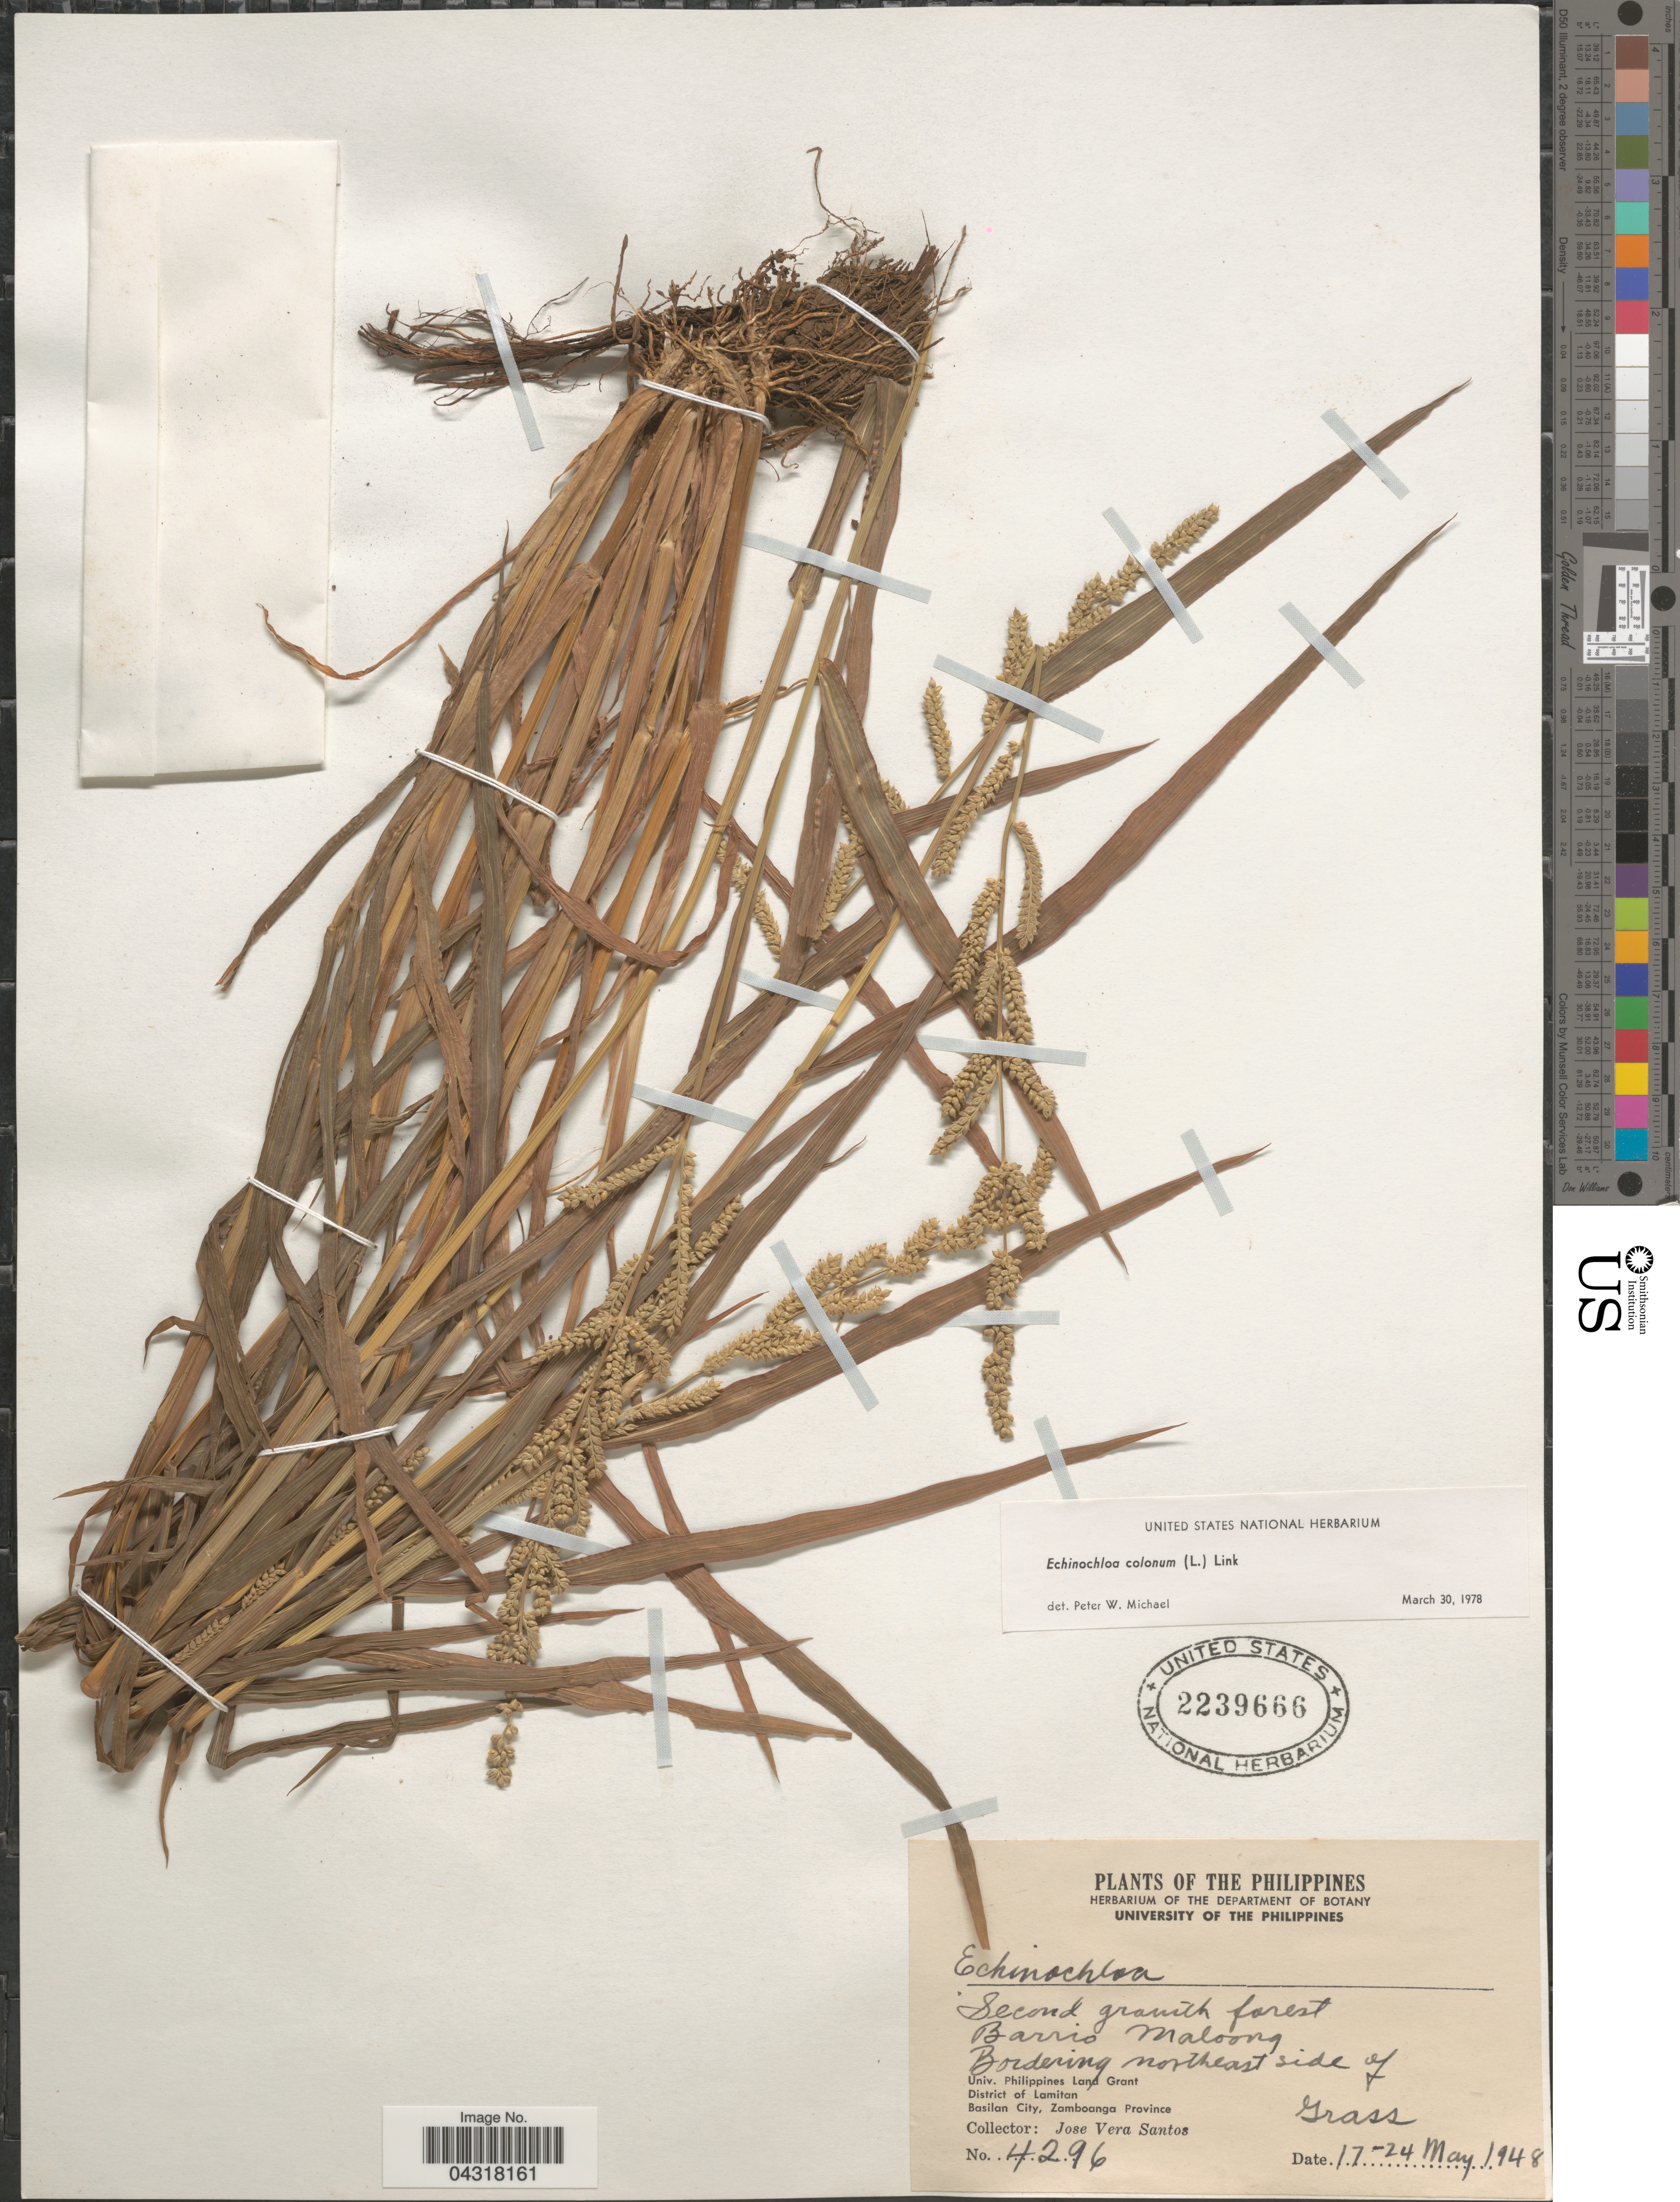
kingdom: Plantae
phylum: Tracheophyta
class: Liliopsida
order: Poales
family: Poaceae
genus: Echinochloa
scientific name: Echinochloa colona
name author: (L.) Link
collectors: J. Vera Santos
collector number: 4296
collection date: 1948-05-17/1948-05-24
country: Philippines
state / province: Muslim Mindanao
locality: Barrio Maloang. Bordering northeast side of Univ. Philippines Land Grant. District of Lamitan. Basilan City, Zamboanga Province.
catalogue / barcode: US 2239666